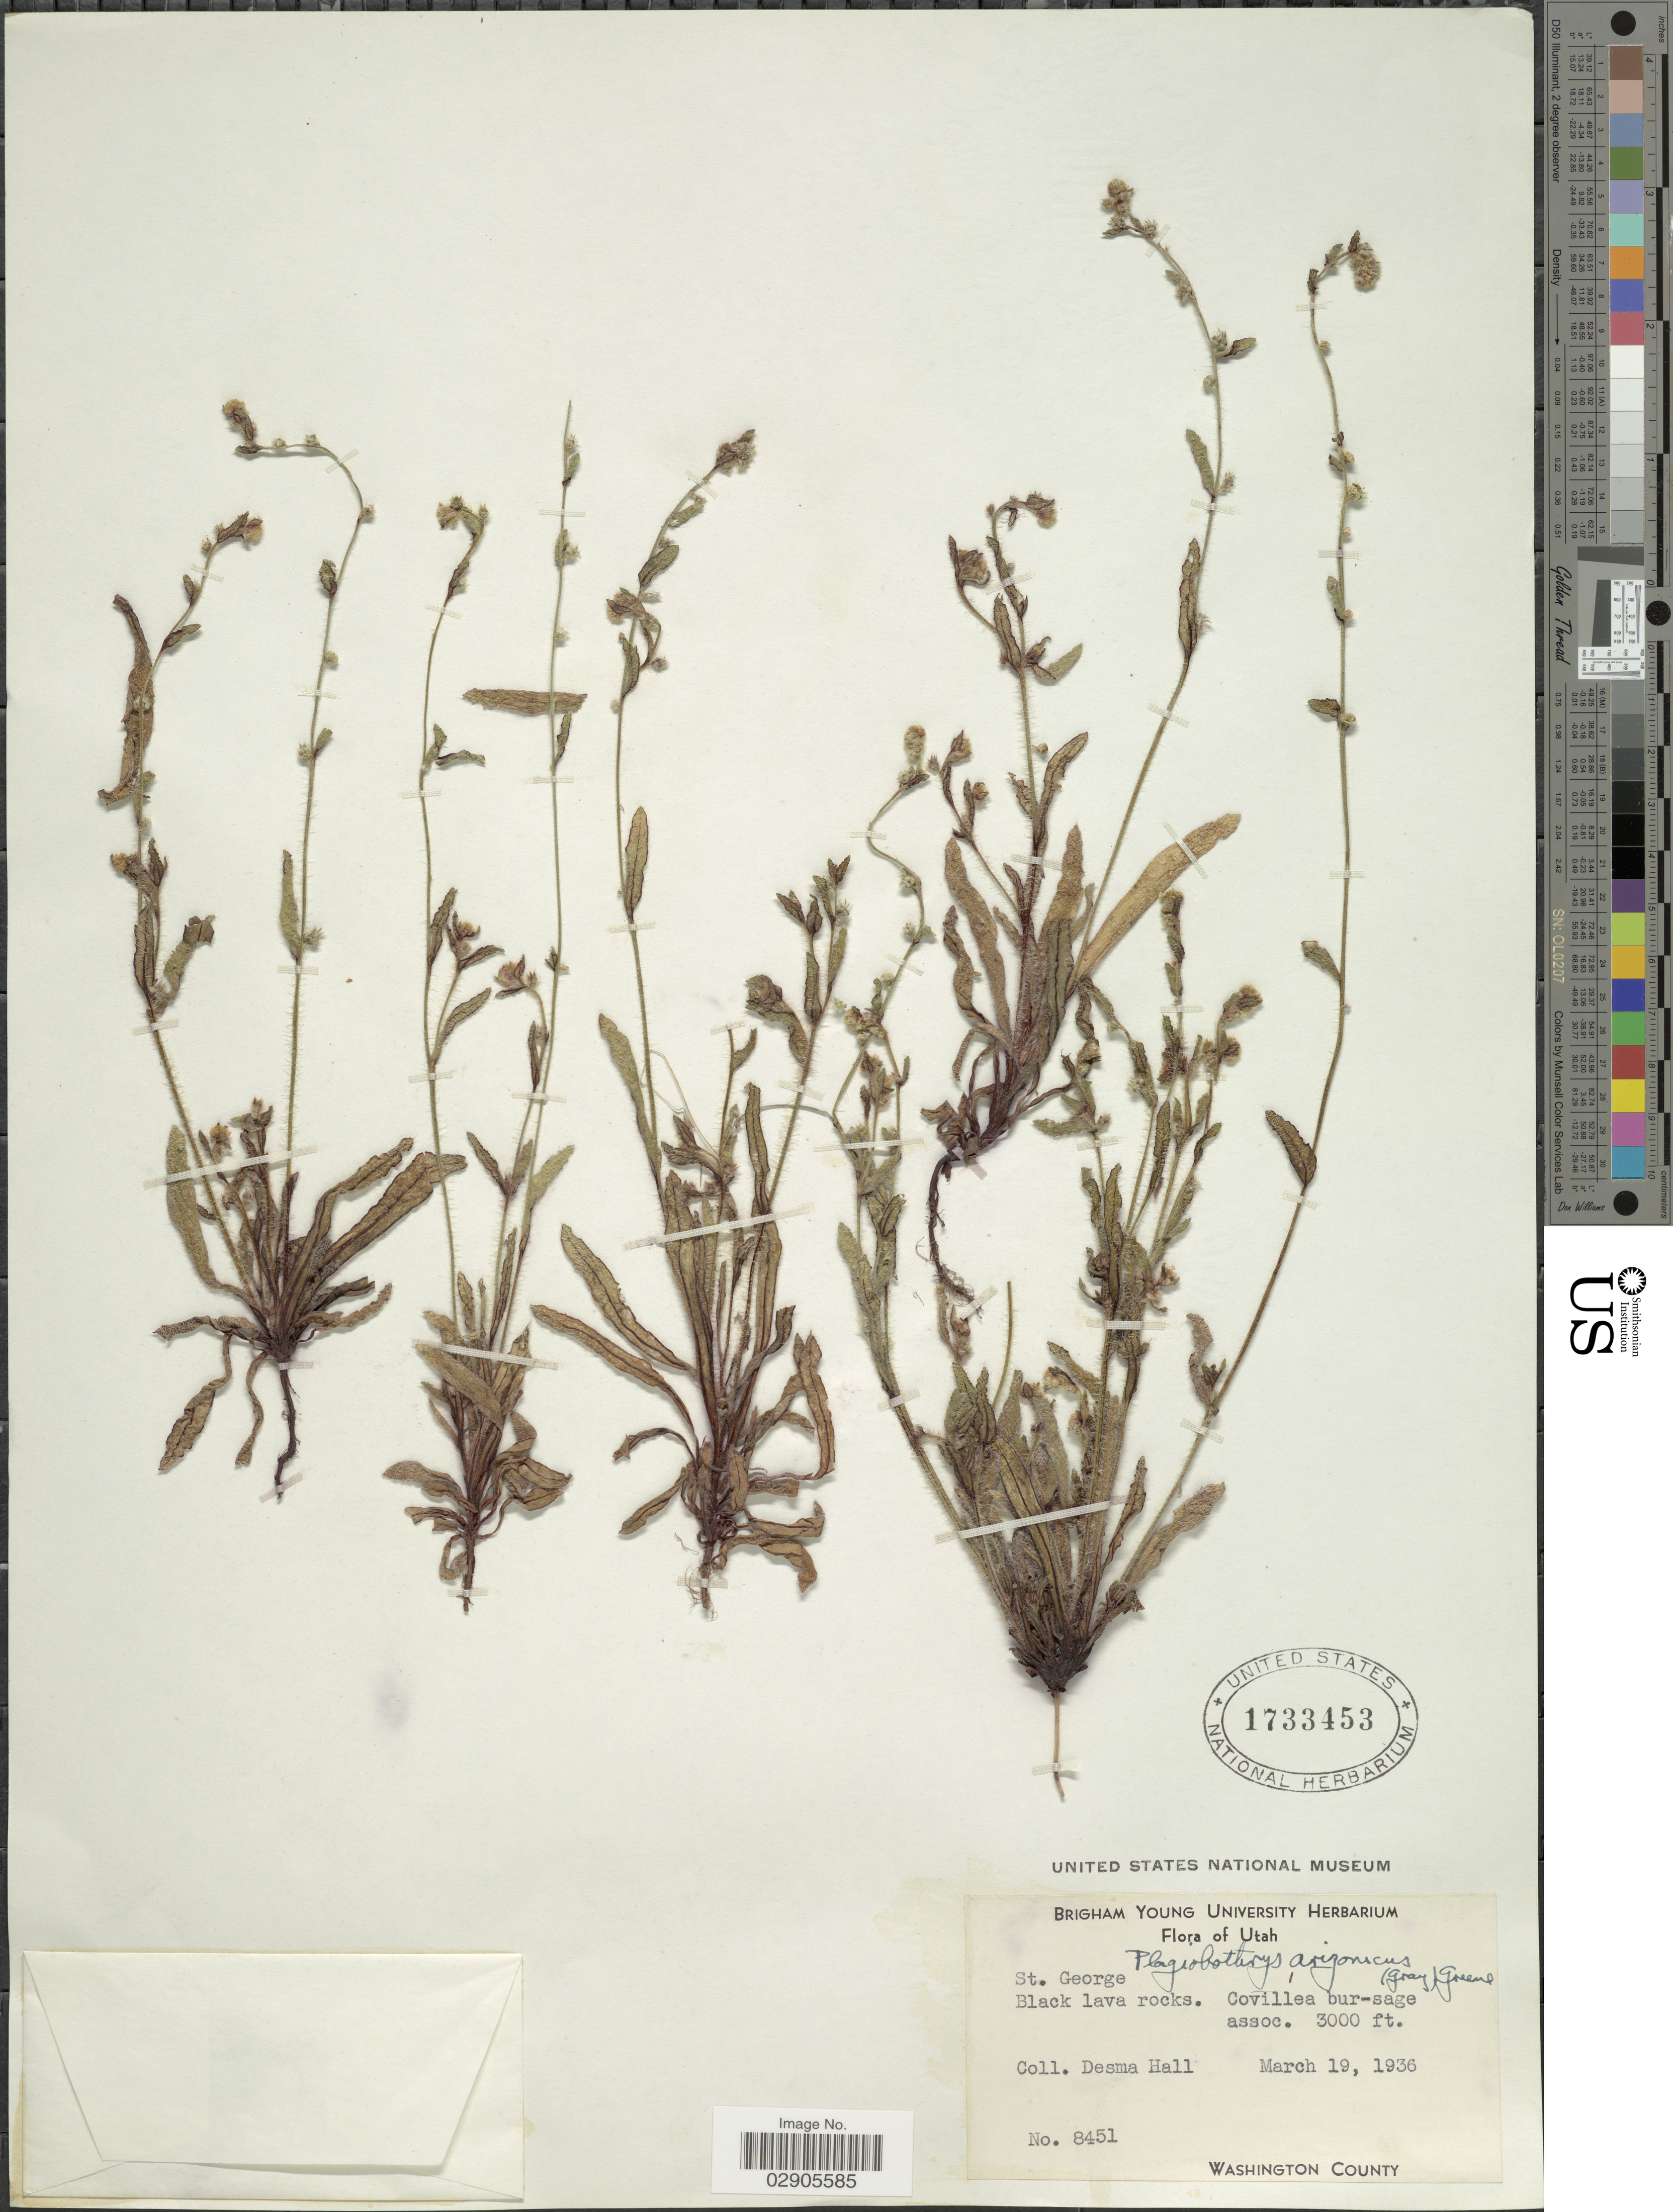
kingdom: Plantae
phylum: Tracheophyta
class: Magnoliopsida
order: Boraginales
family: Boraginaceae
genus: Plagiobothrys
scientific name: Plagiobothrys arizonicus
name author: (A. Gray) Greene ex A. Gray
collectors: D. Hall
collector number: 8451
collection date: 1936-03-19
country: United States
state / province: Utah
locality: Washington County. St. George. Black lava rocks. Covillea bur-sage assoc.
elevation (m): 914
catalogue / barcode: US 1733453